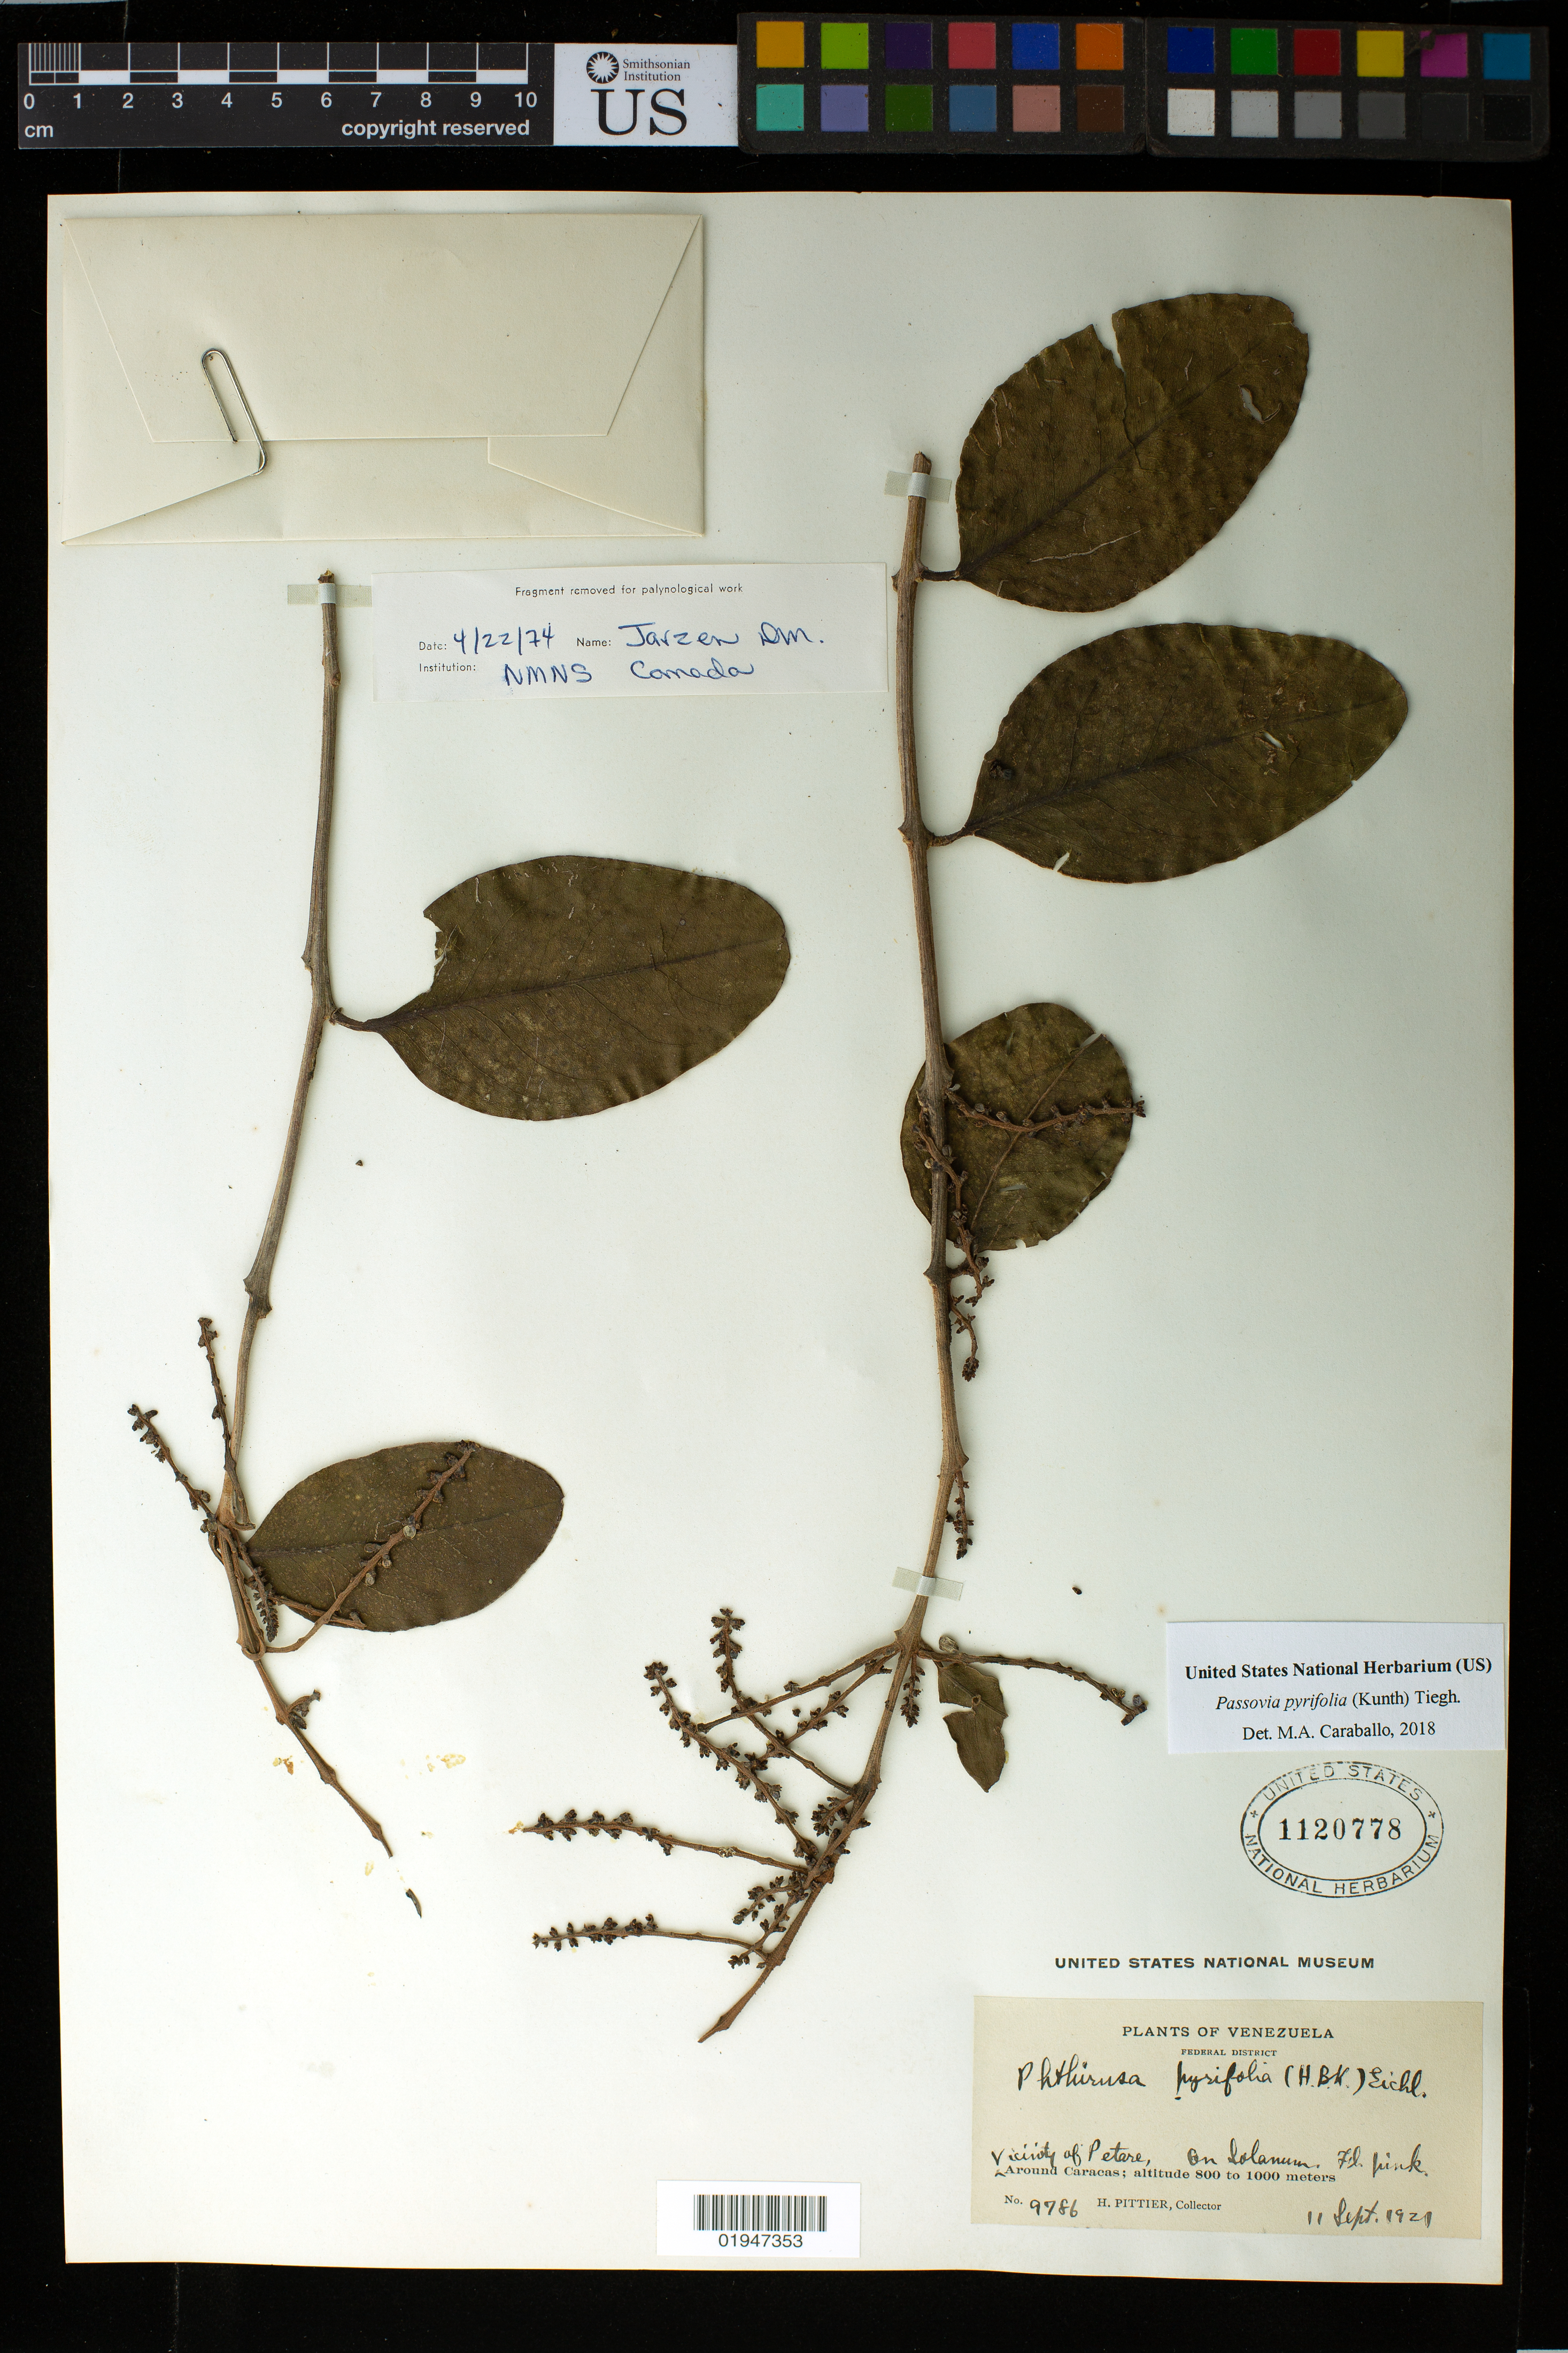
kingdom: Plantae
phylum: Tracheophyta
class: Magnoliopsida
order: Santalales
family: Loranthaceae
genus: Passovia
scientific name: Passovia pyrifolia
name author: (Kunth) Tiegh.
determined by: Caraballo-Ortiz, Marcos A., (MISS), University of Mississippi (UNITED STATES)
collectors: H. F. Pittier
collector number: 9786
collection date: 1921-09-11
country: Venezuela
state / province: Distrito Federal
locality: Federal District. Vicinity of Petere, around Caracas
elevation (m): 800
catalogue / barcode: US 1120778